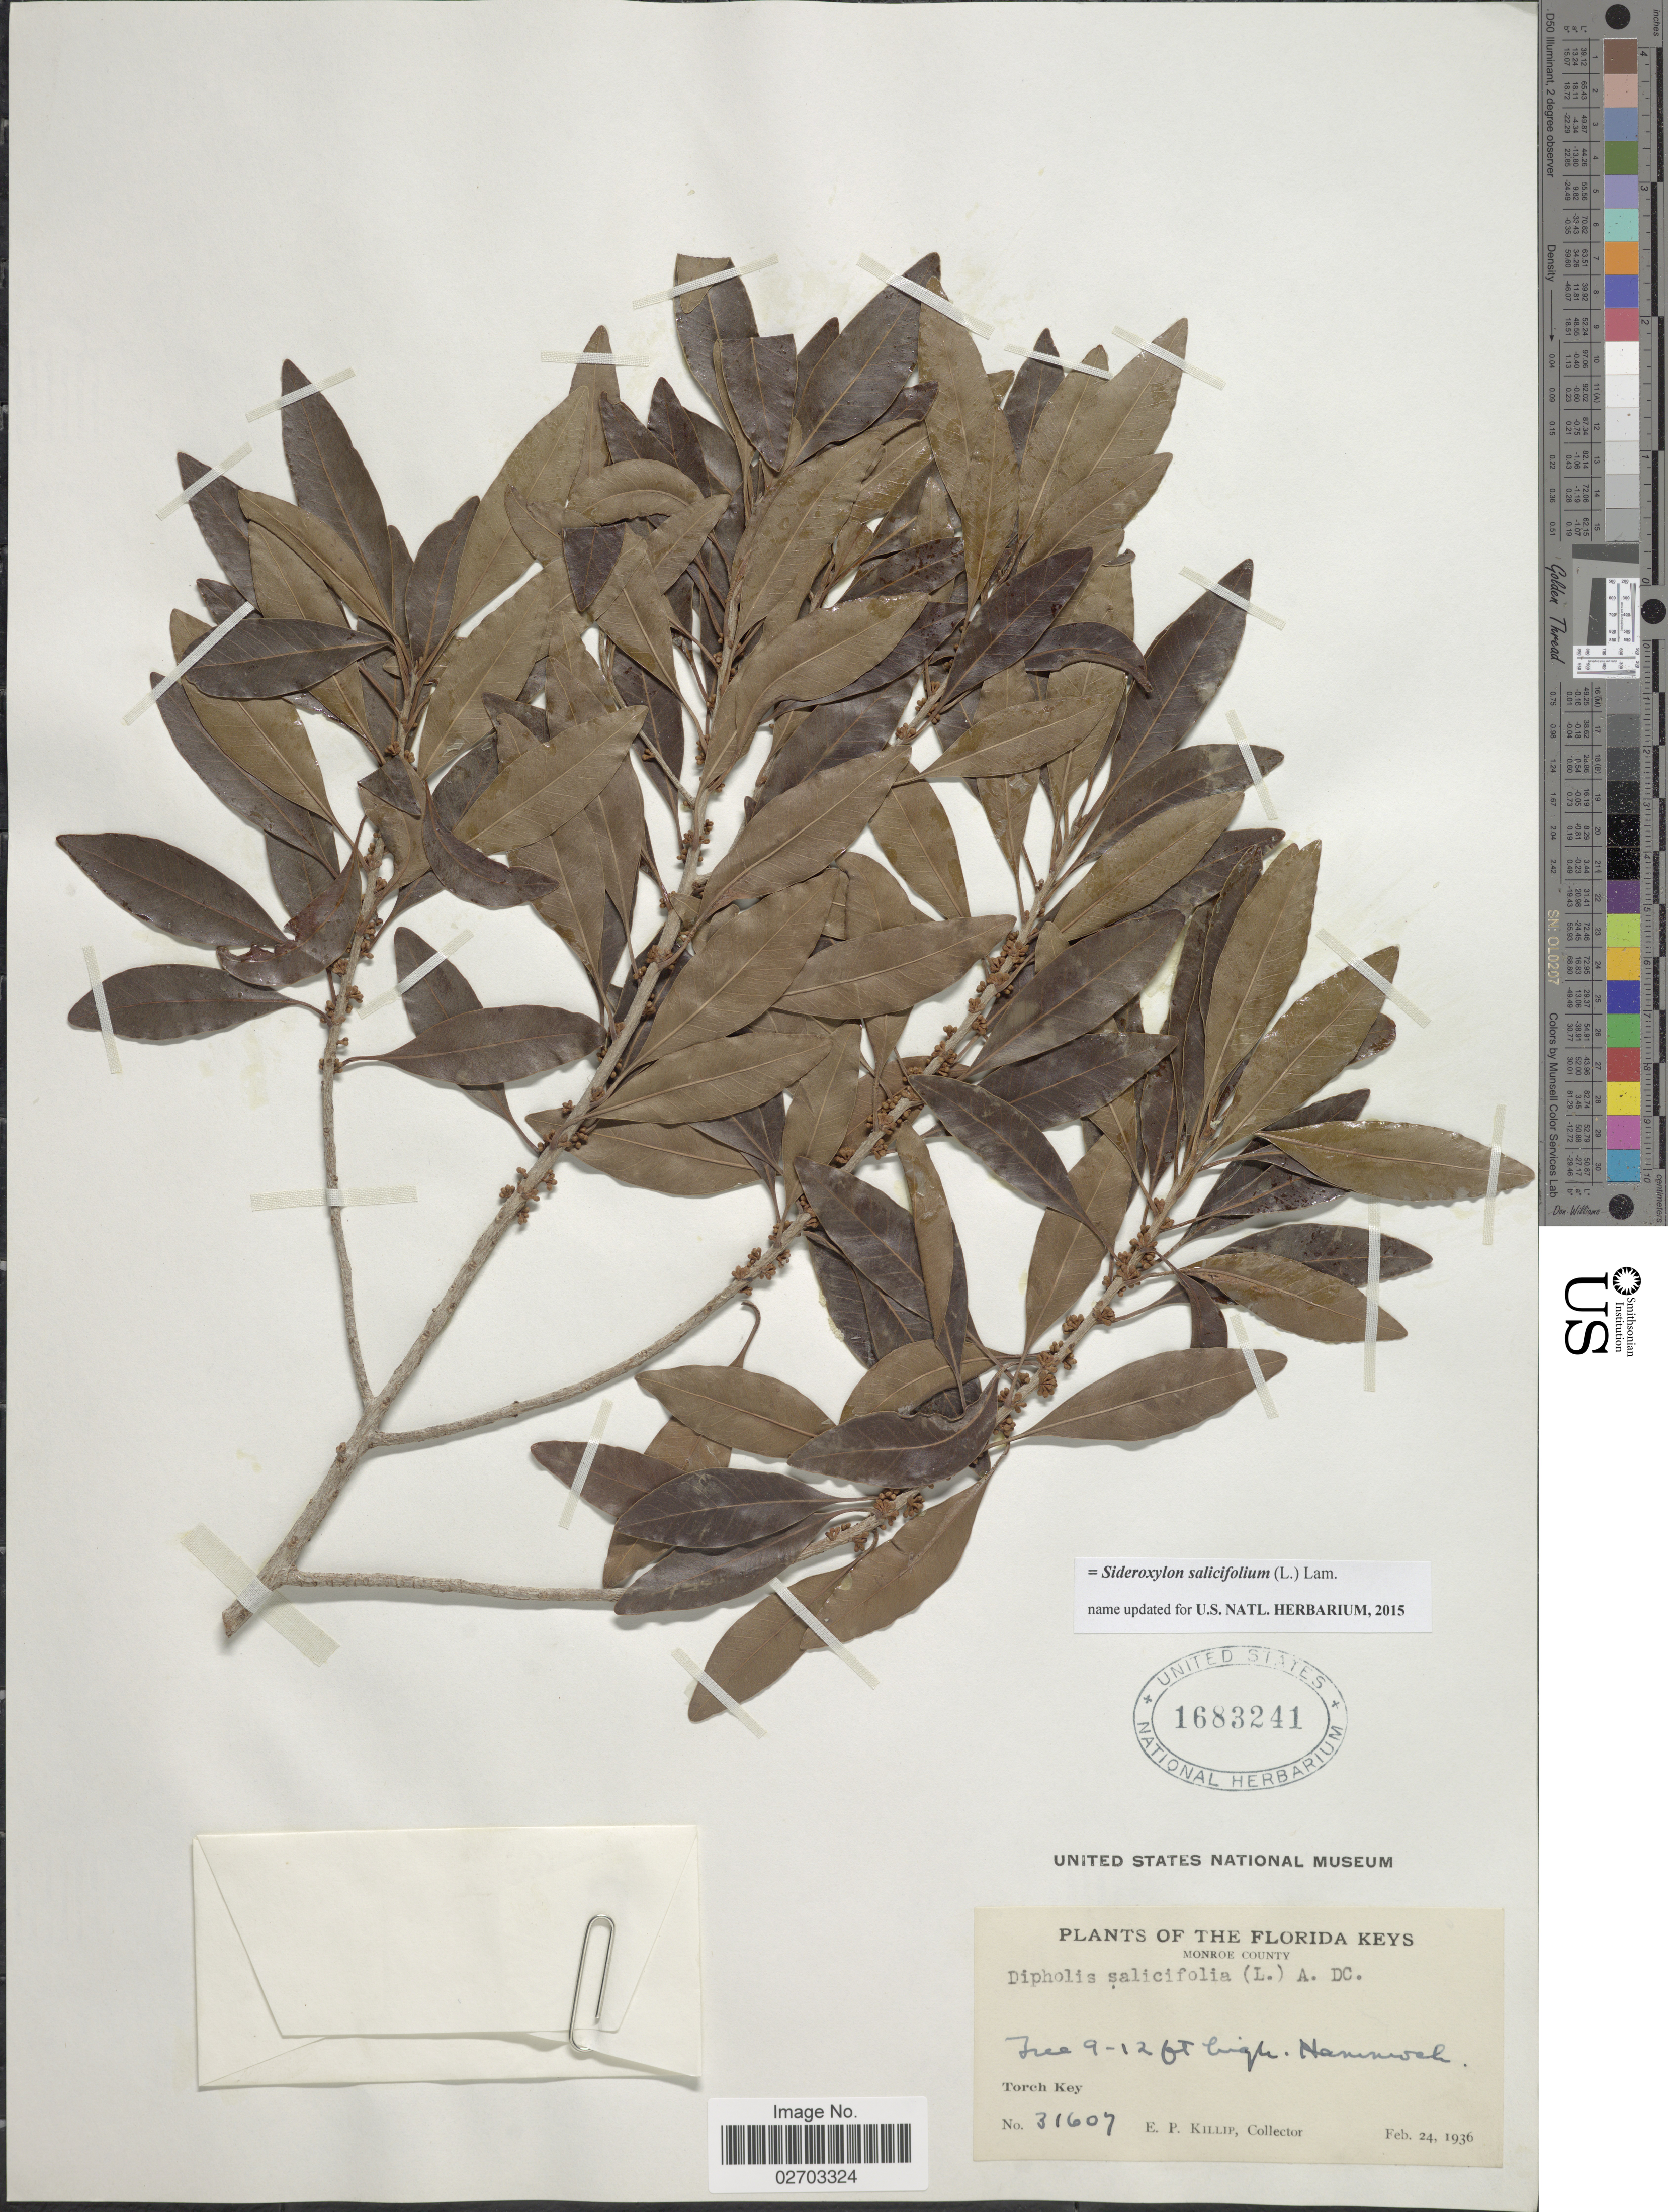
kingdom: Plantae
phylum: Tracheophyta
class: Magnoliopsida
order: Ericales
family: Sapotaceae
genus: Sideroxylon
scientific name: Sideroxylon salicifolium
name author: (L.) Lam.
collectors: E. P. Killip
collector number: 31607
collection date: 1936-02-24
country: United States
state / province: Florida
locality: Florida Keys, Monroe County, Torch Key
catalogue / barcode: US 1683241